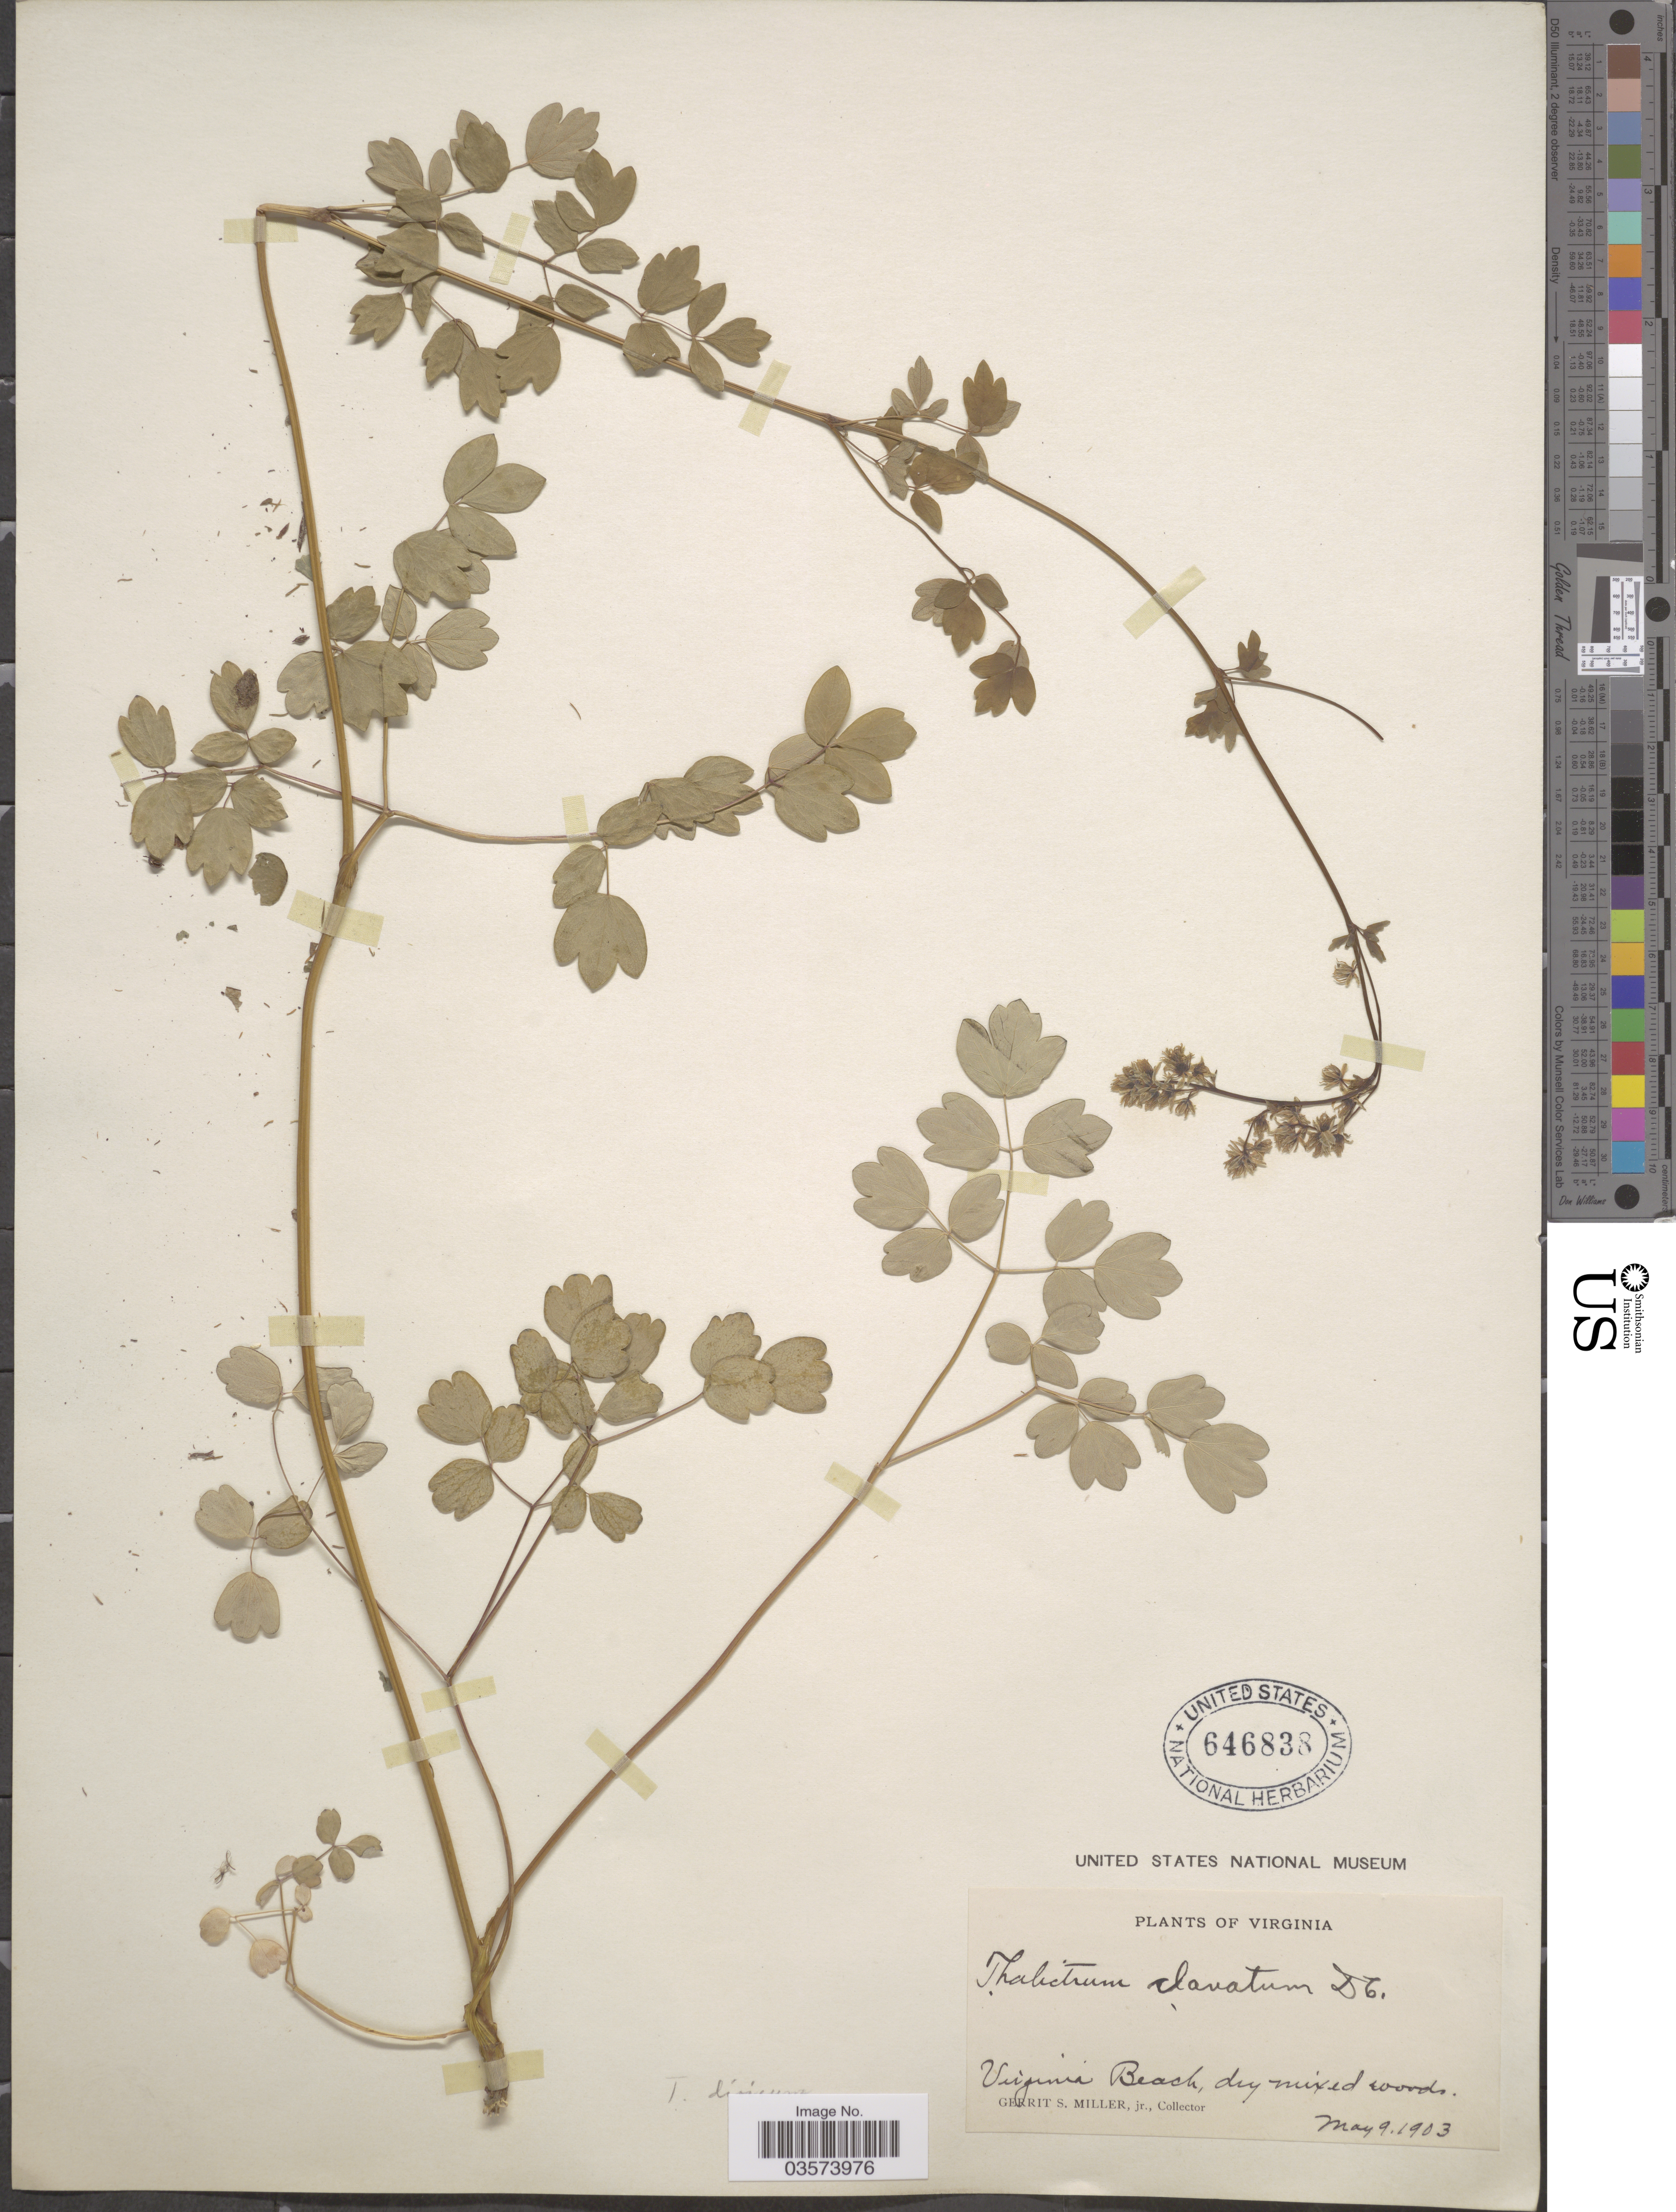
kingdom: Plantae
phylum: Tracheophyta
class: Magnoliopsida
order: Ranunculales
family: Ranunculaceae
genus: Thalictrum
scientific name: Thalictrum dioicum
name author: L.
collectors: G. S. Miller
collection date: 1903-05-09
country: United States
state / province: Virginia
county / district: City of Virginia Beach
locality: Virginia Beach.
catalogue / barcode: US 646838